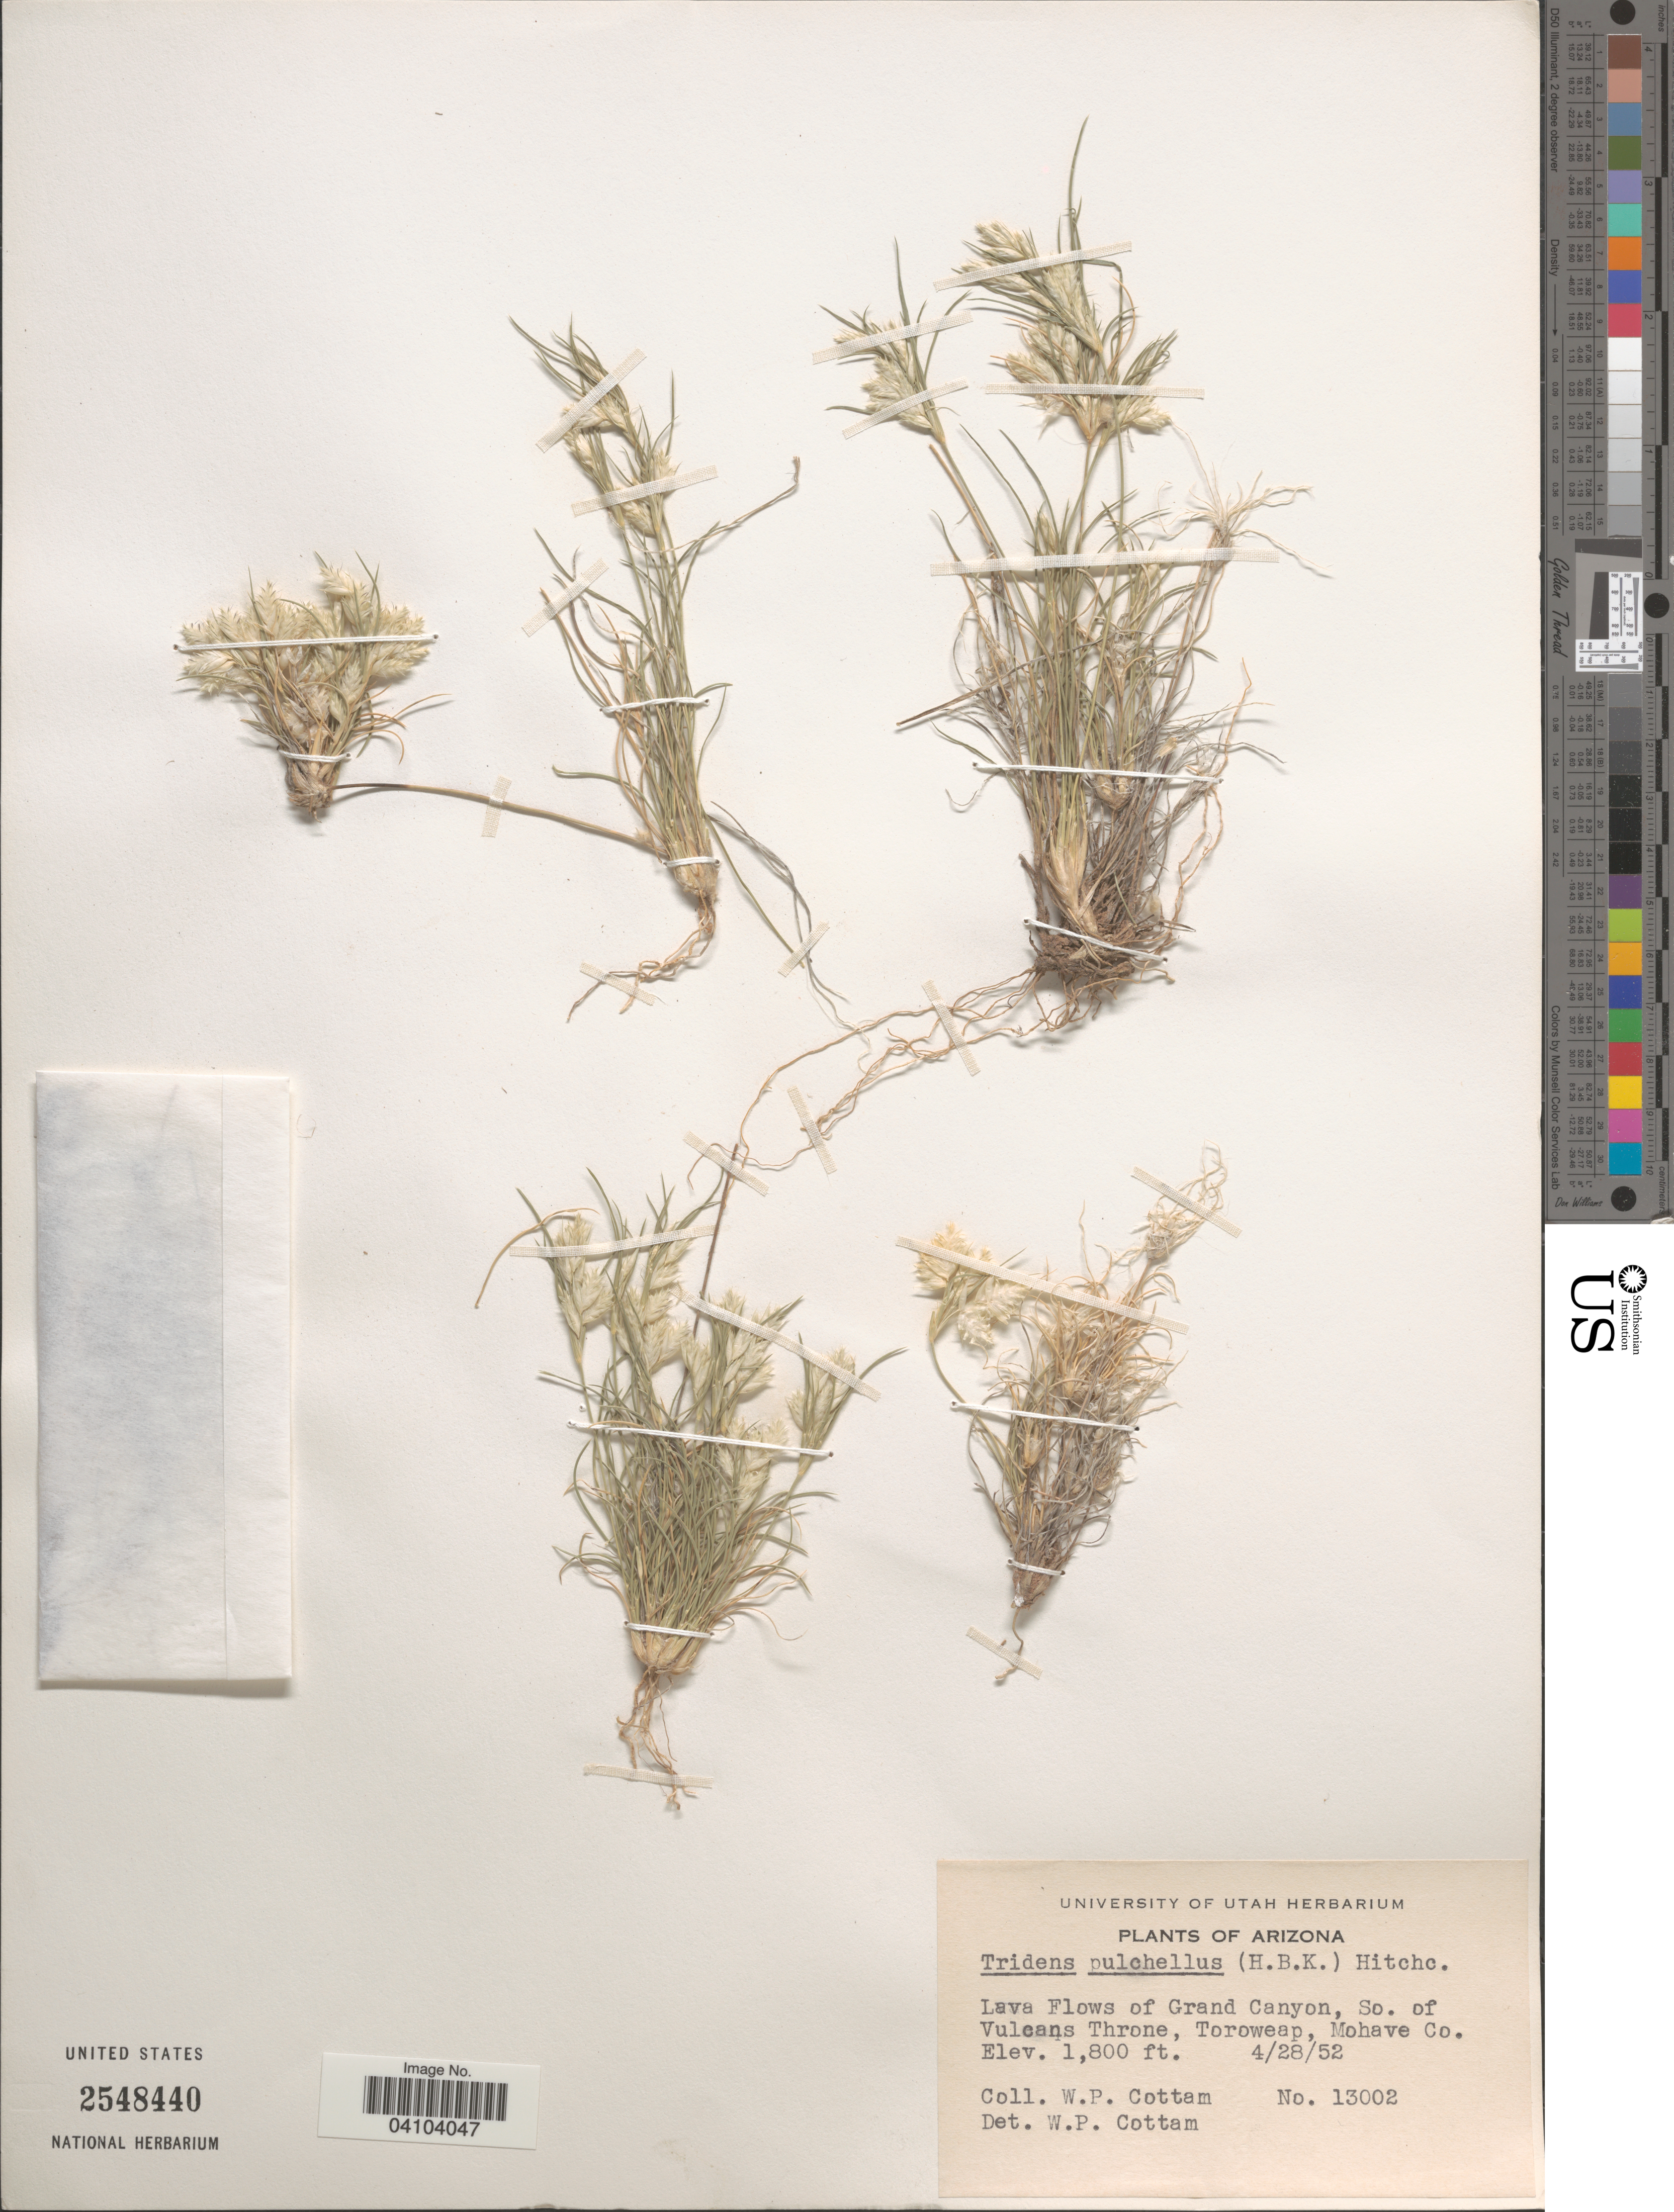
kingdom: Plantae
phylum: Tracheophyta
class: Liliopsida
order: Poales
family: Poaceae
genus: Dasyochloa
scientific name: Dasyochloa pulchella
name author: (Kunth) Willd. ex Rydb.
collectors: W. Cottam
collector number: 13002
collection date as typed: Transcribed d/m/y: 28/4/52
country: United States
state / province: Arizona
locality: Lava Flows of Grand Canyon, So. of Vulcans Throne, Toroweap, Mohave Co.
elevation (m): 549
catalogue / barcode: US 2548440